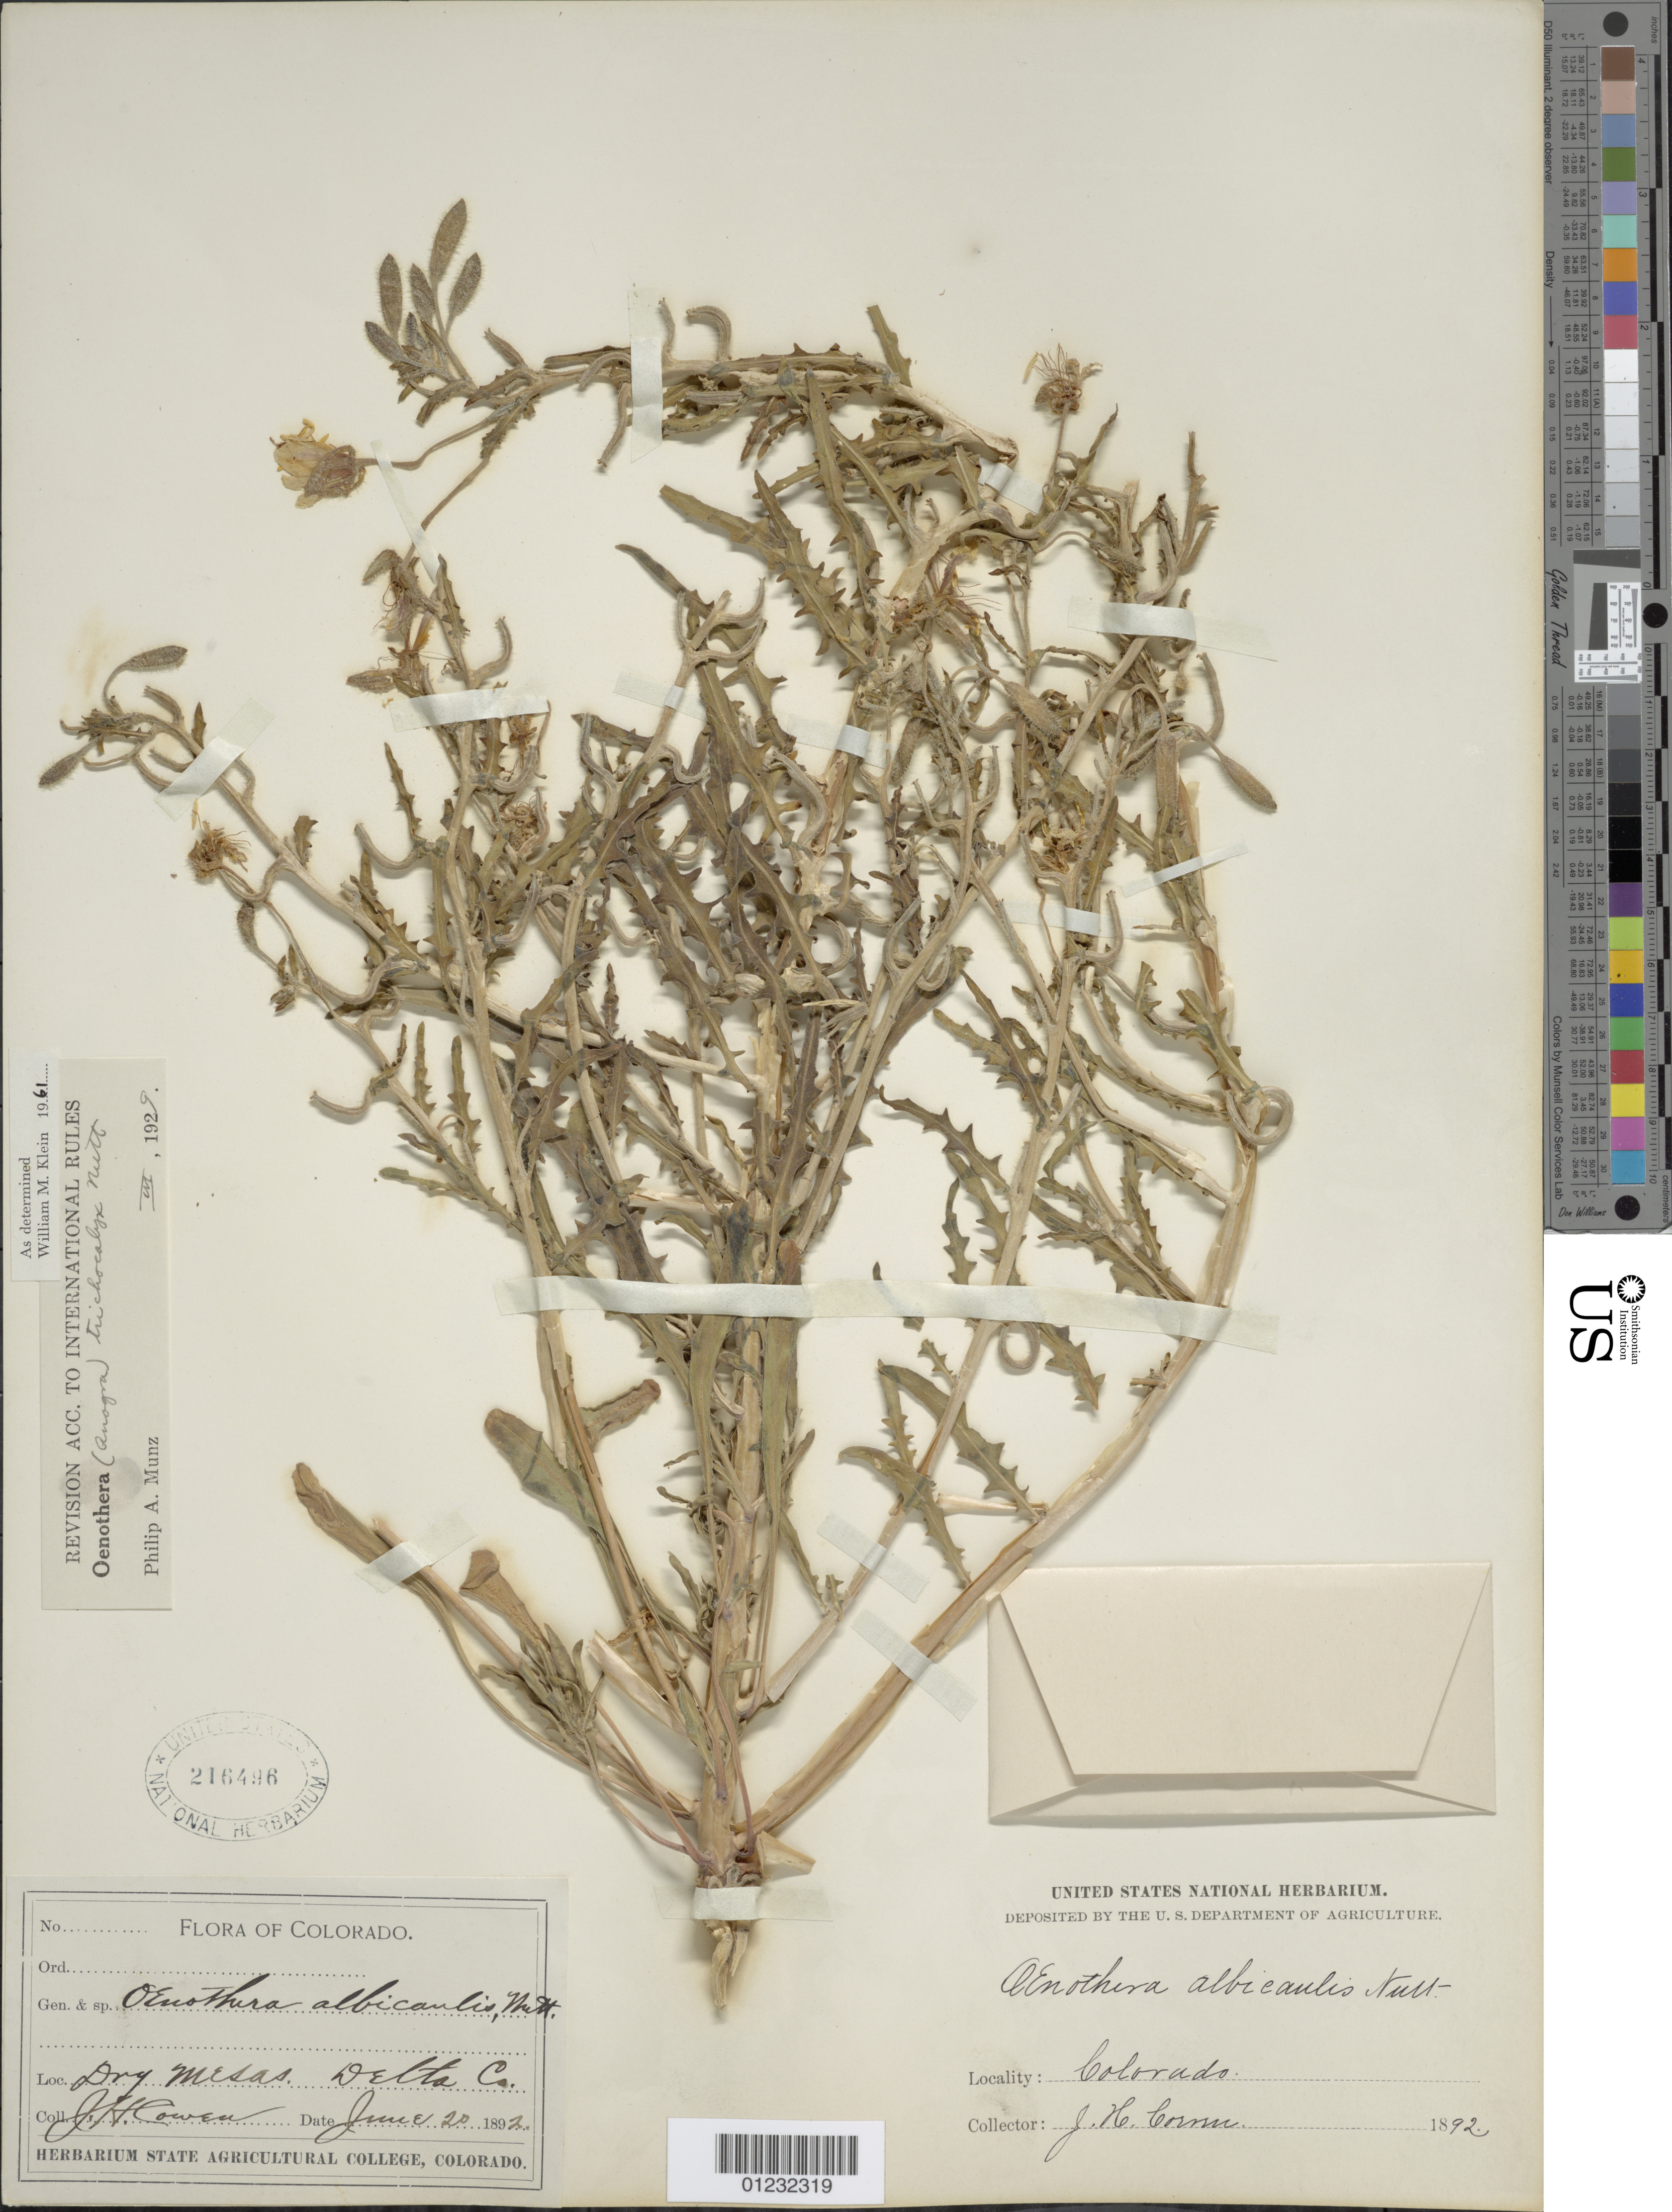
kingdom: Plantae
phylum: Tracheophyta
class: Magnoliopsida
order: Myrtales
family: Onagraceae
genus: Oenothera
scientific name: Oenothera pallida subsp. trichocalyx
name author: (Nutt.) Munz & W.M. Klein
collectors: J. H. Cowen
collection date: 1892-06-20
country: United States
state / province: Colorado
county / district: Delta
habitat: Dry mesas.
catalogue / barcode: US 216496